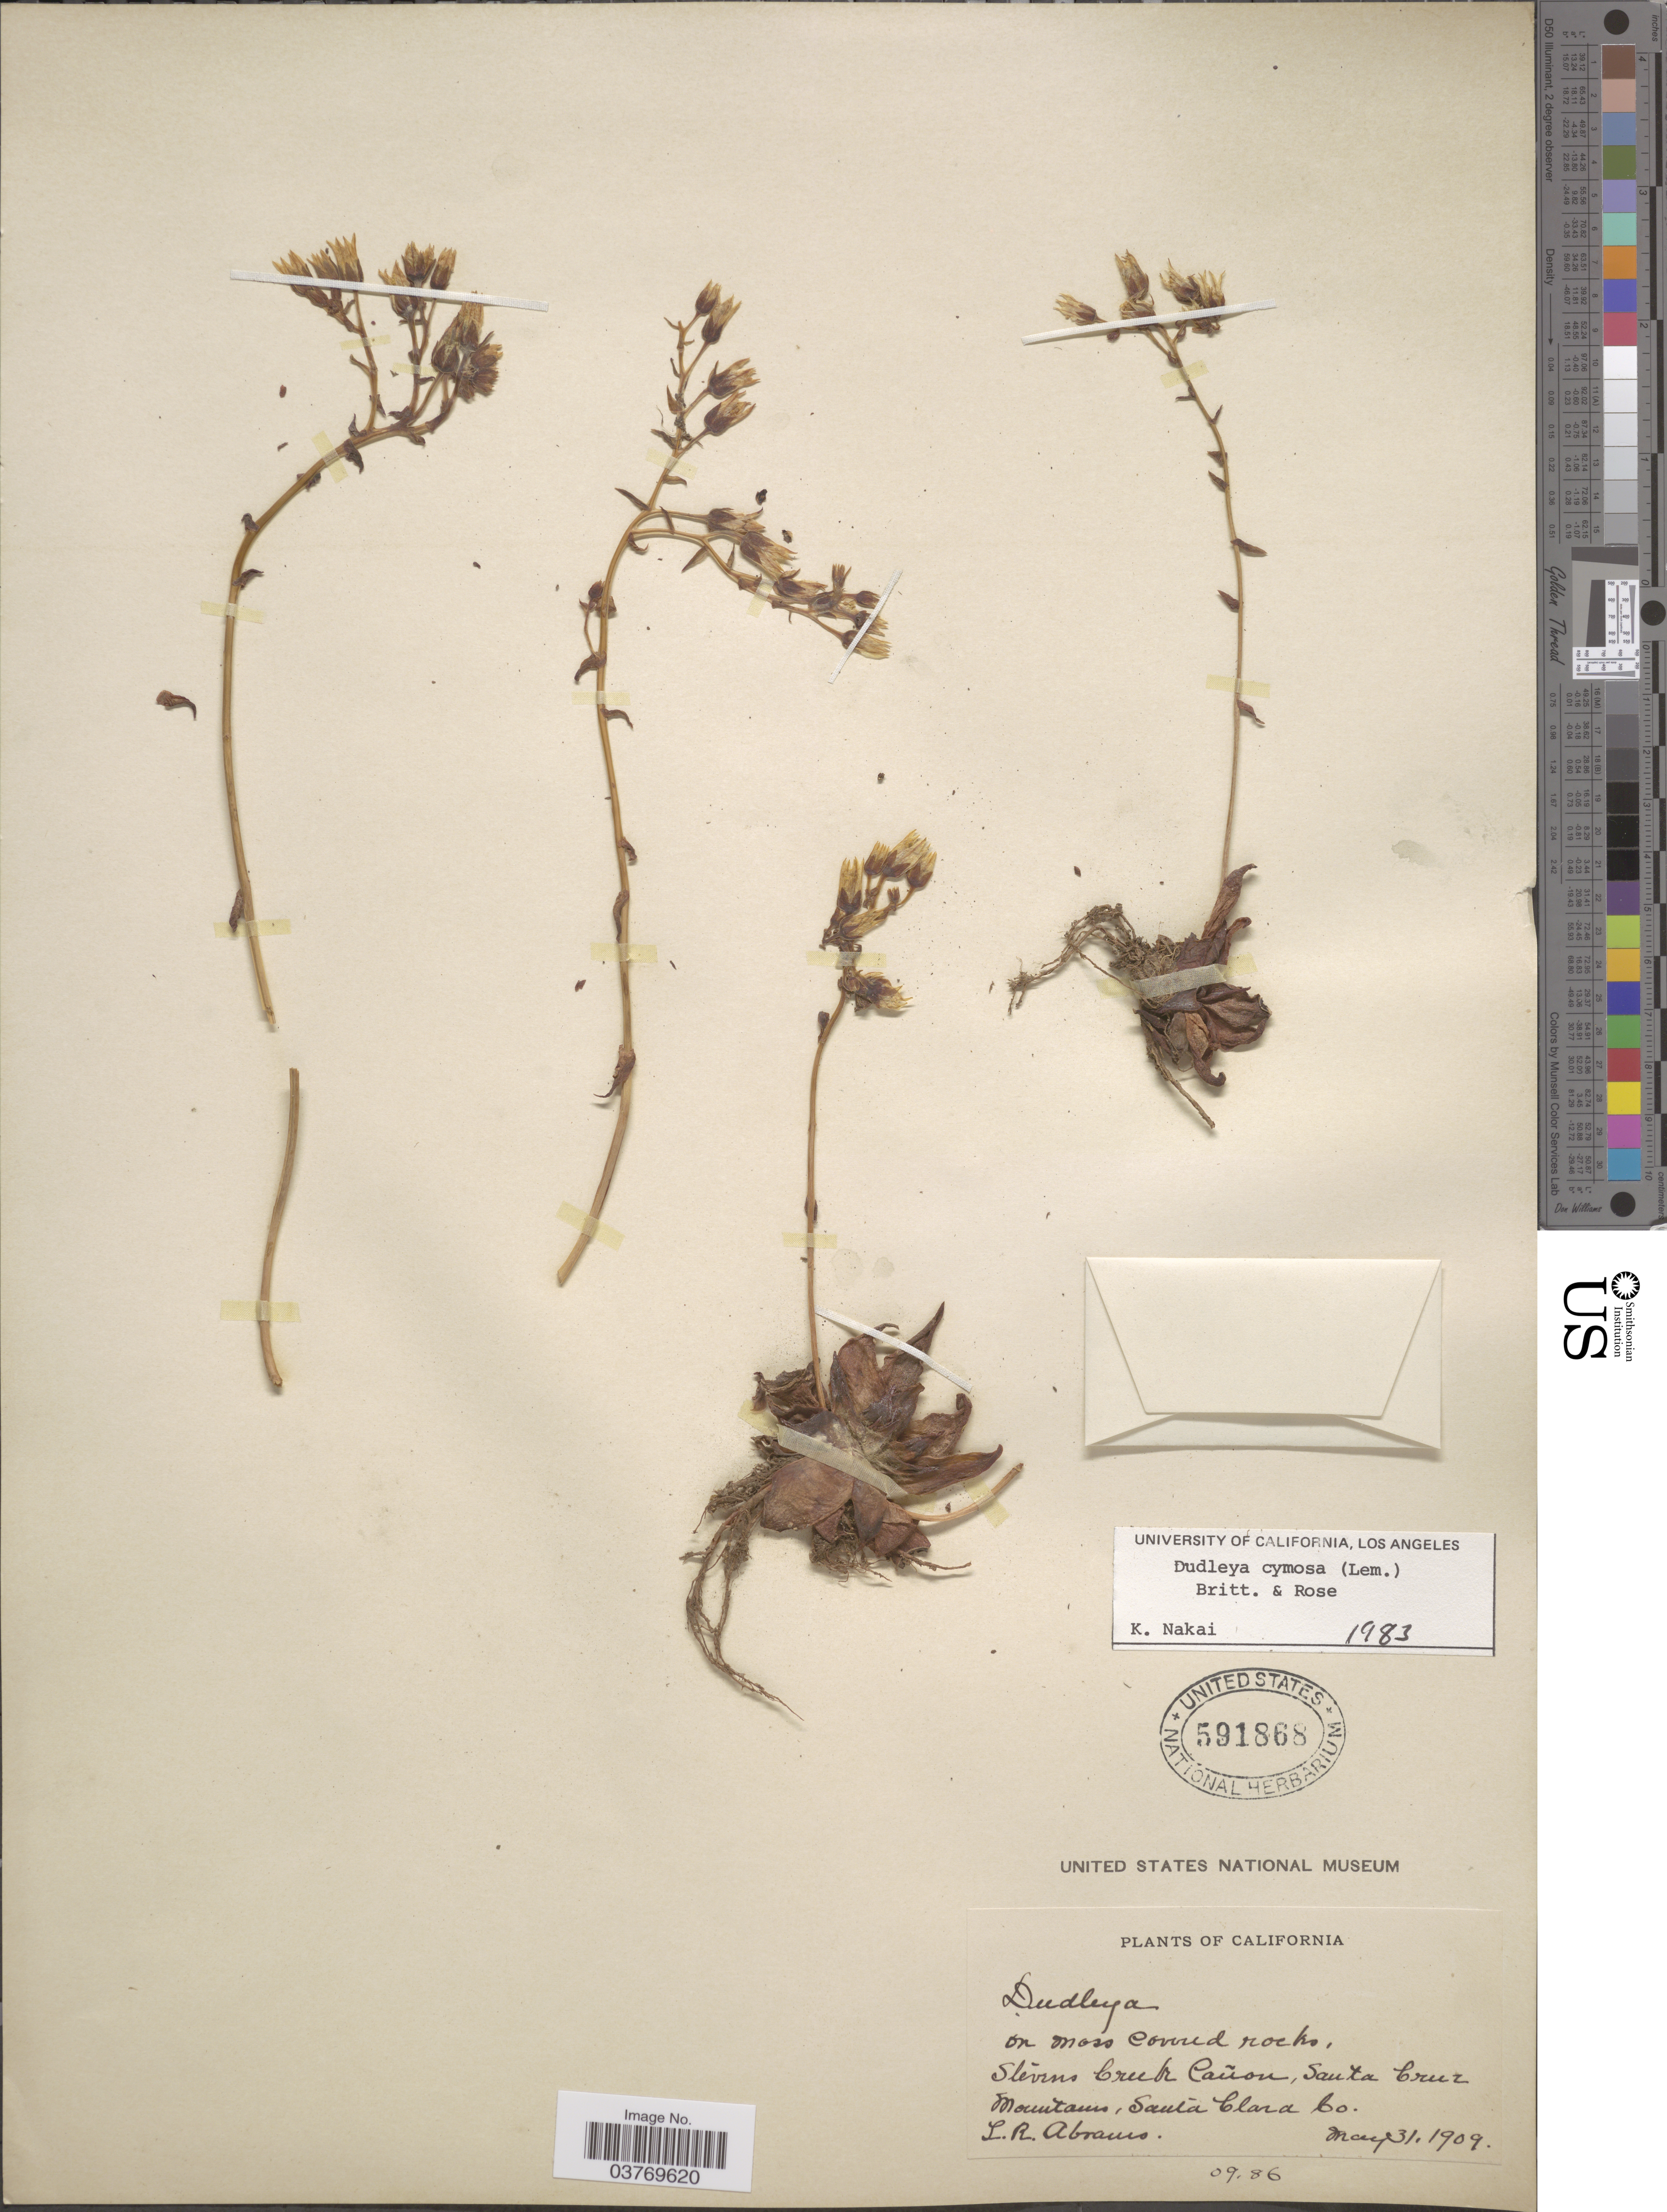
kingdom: Plantae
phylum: Tracheophyta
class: Magnoliopsida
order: Saxifragales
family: Crassulaceae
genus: Dudleya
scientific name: Dudleya cymosa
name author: (Lem.) Britton & Rose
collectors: L. Abrams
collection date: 1909-05-31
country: United States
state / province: California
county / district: Santa Clara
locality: Stevens Creek Cañon, Santa Cruz Mountains, Santa Clara Co.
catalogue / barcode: US 591868